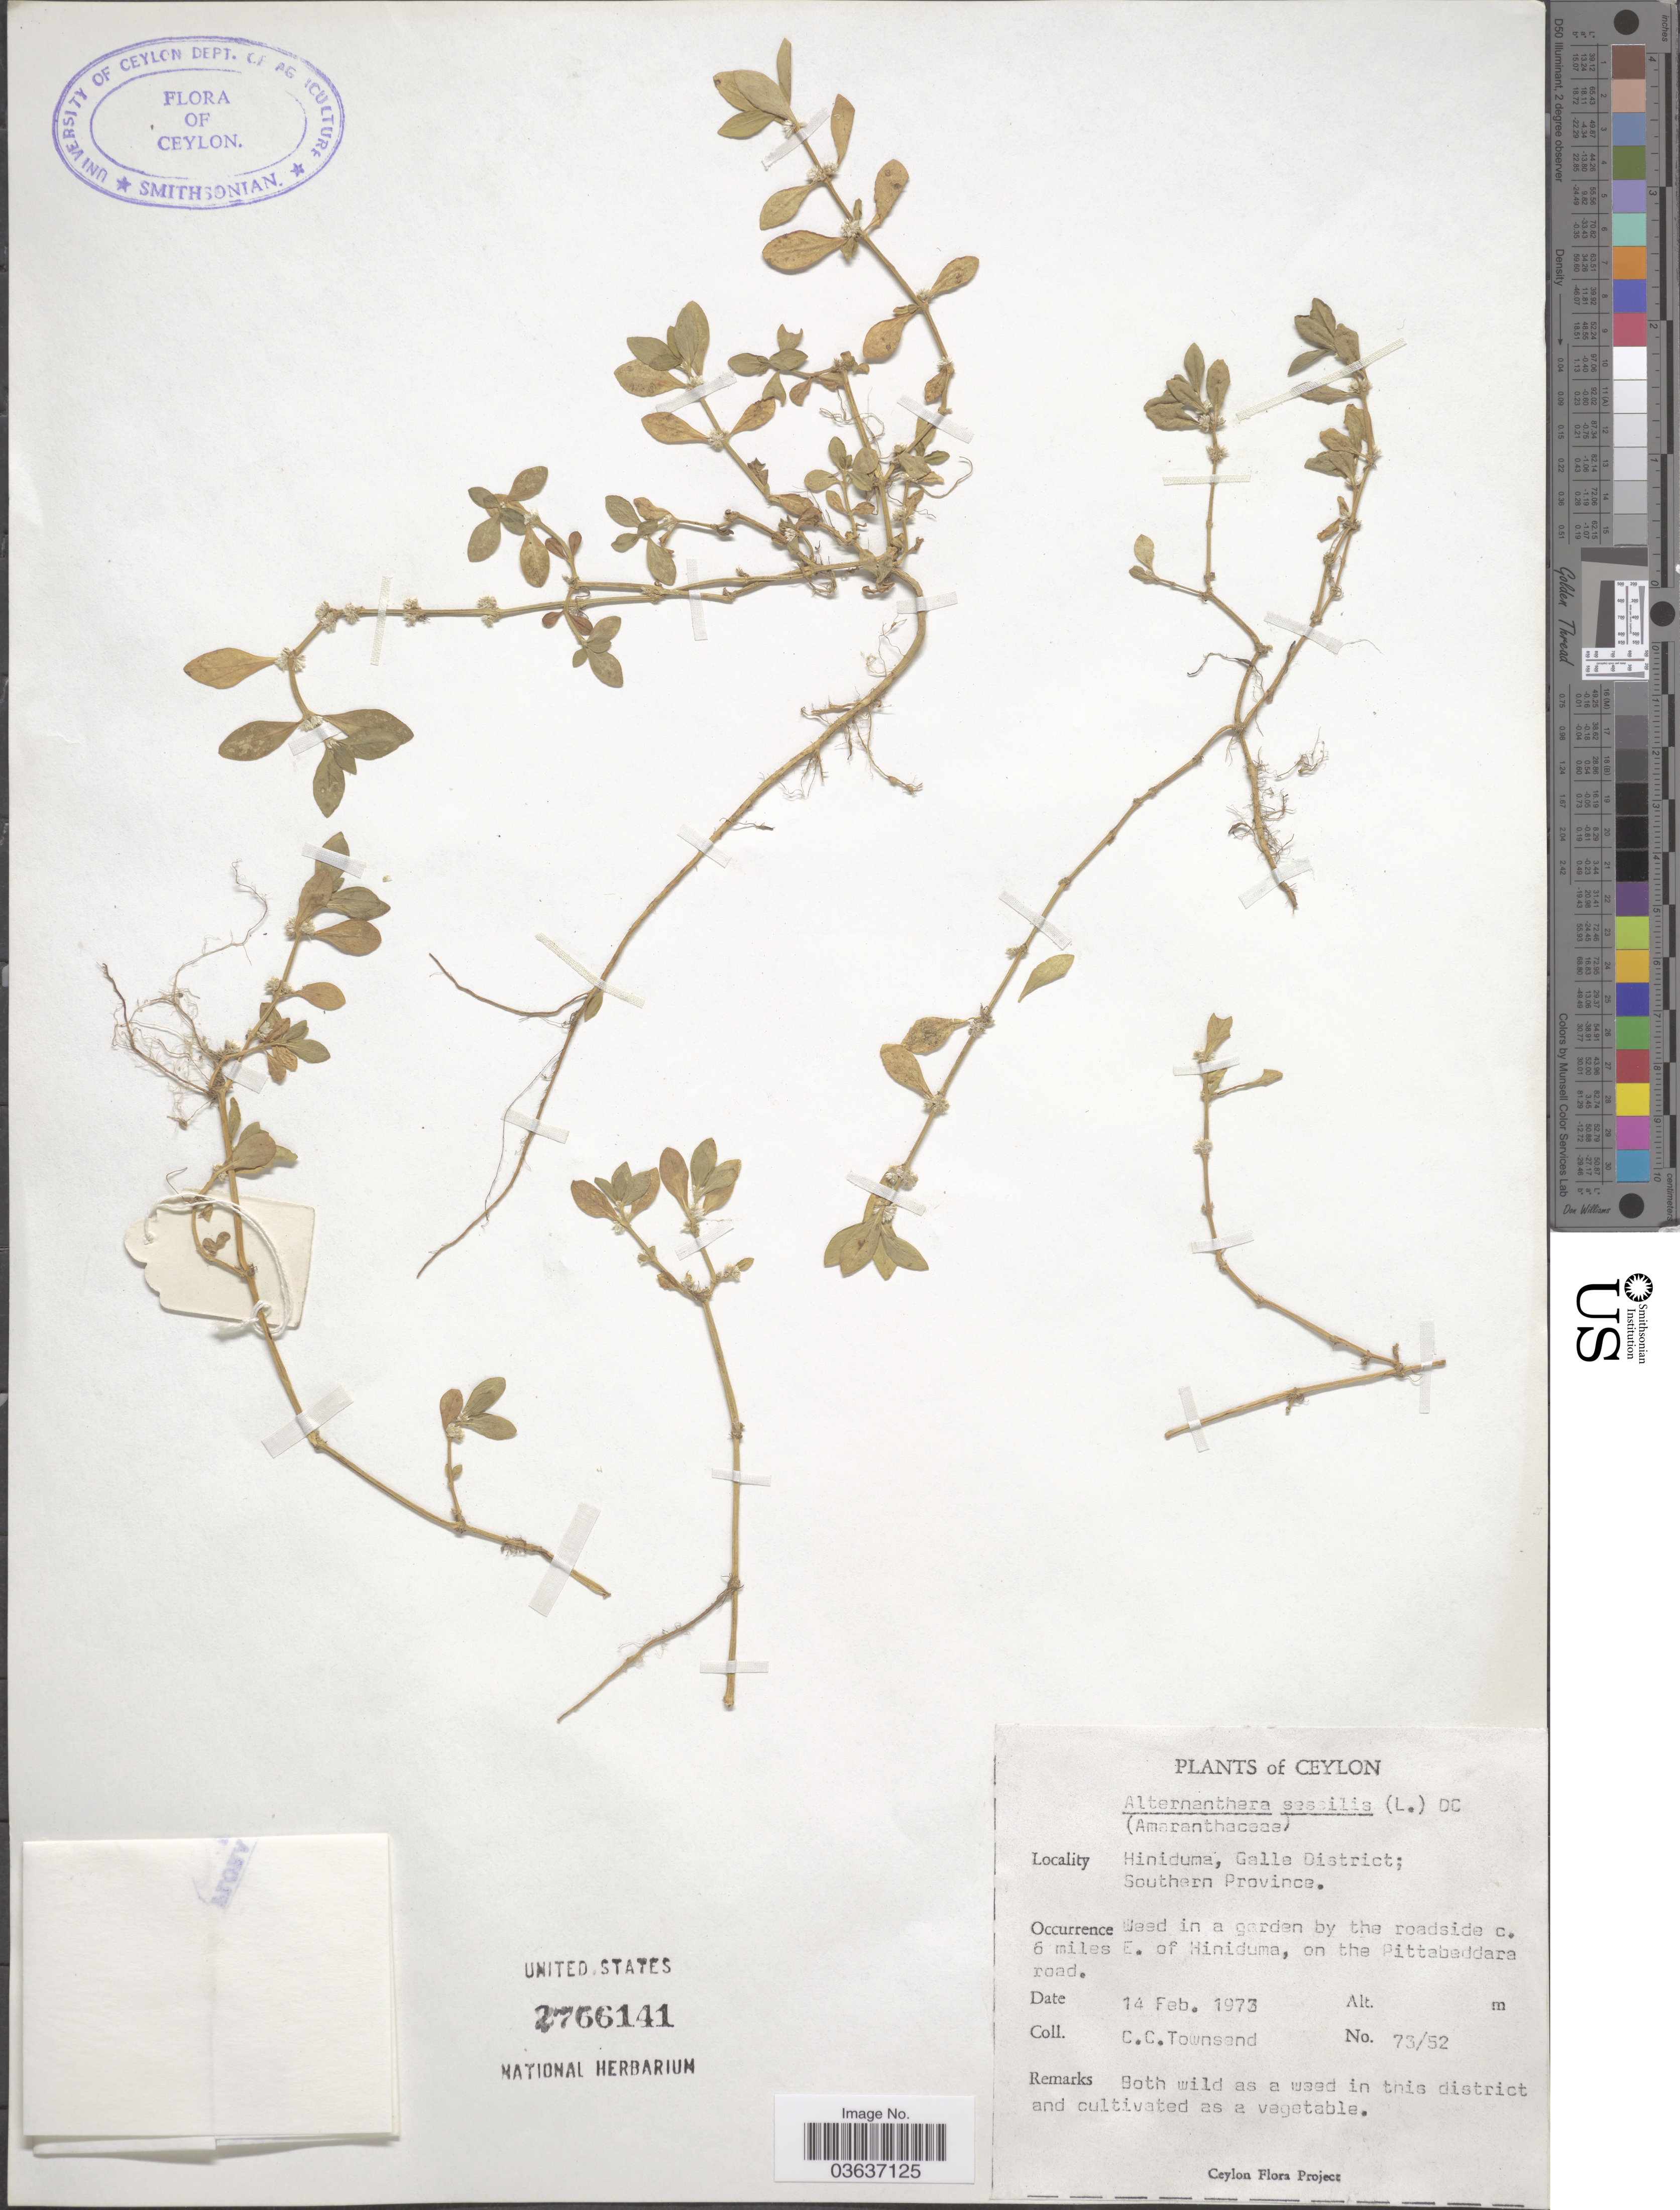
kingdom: Plantae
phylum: Tracheophyta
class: Magnoliopsida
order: Caryophyllales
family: Amaranthaceae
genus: Alternanthera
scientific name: Alternanthera sessilis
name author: (L.) DC.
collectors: C. C. Townsend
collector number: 73/52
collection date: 1973-02-14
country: Sri Lanka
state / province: Southern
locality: Ceylon. Hiniduma, Galle District. Weed in a garden by the roadside c. 6 miles E. of Hiniduma, on the Pittabeddara road.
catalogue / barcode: US 2766141